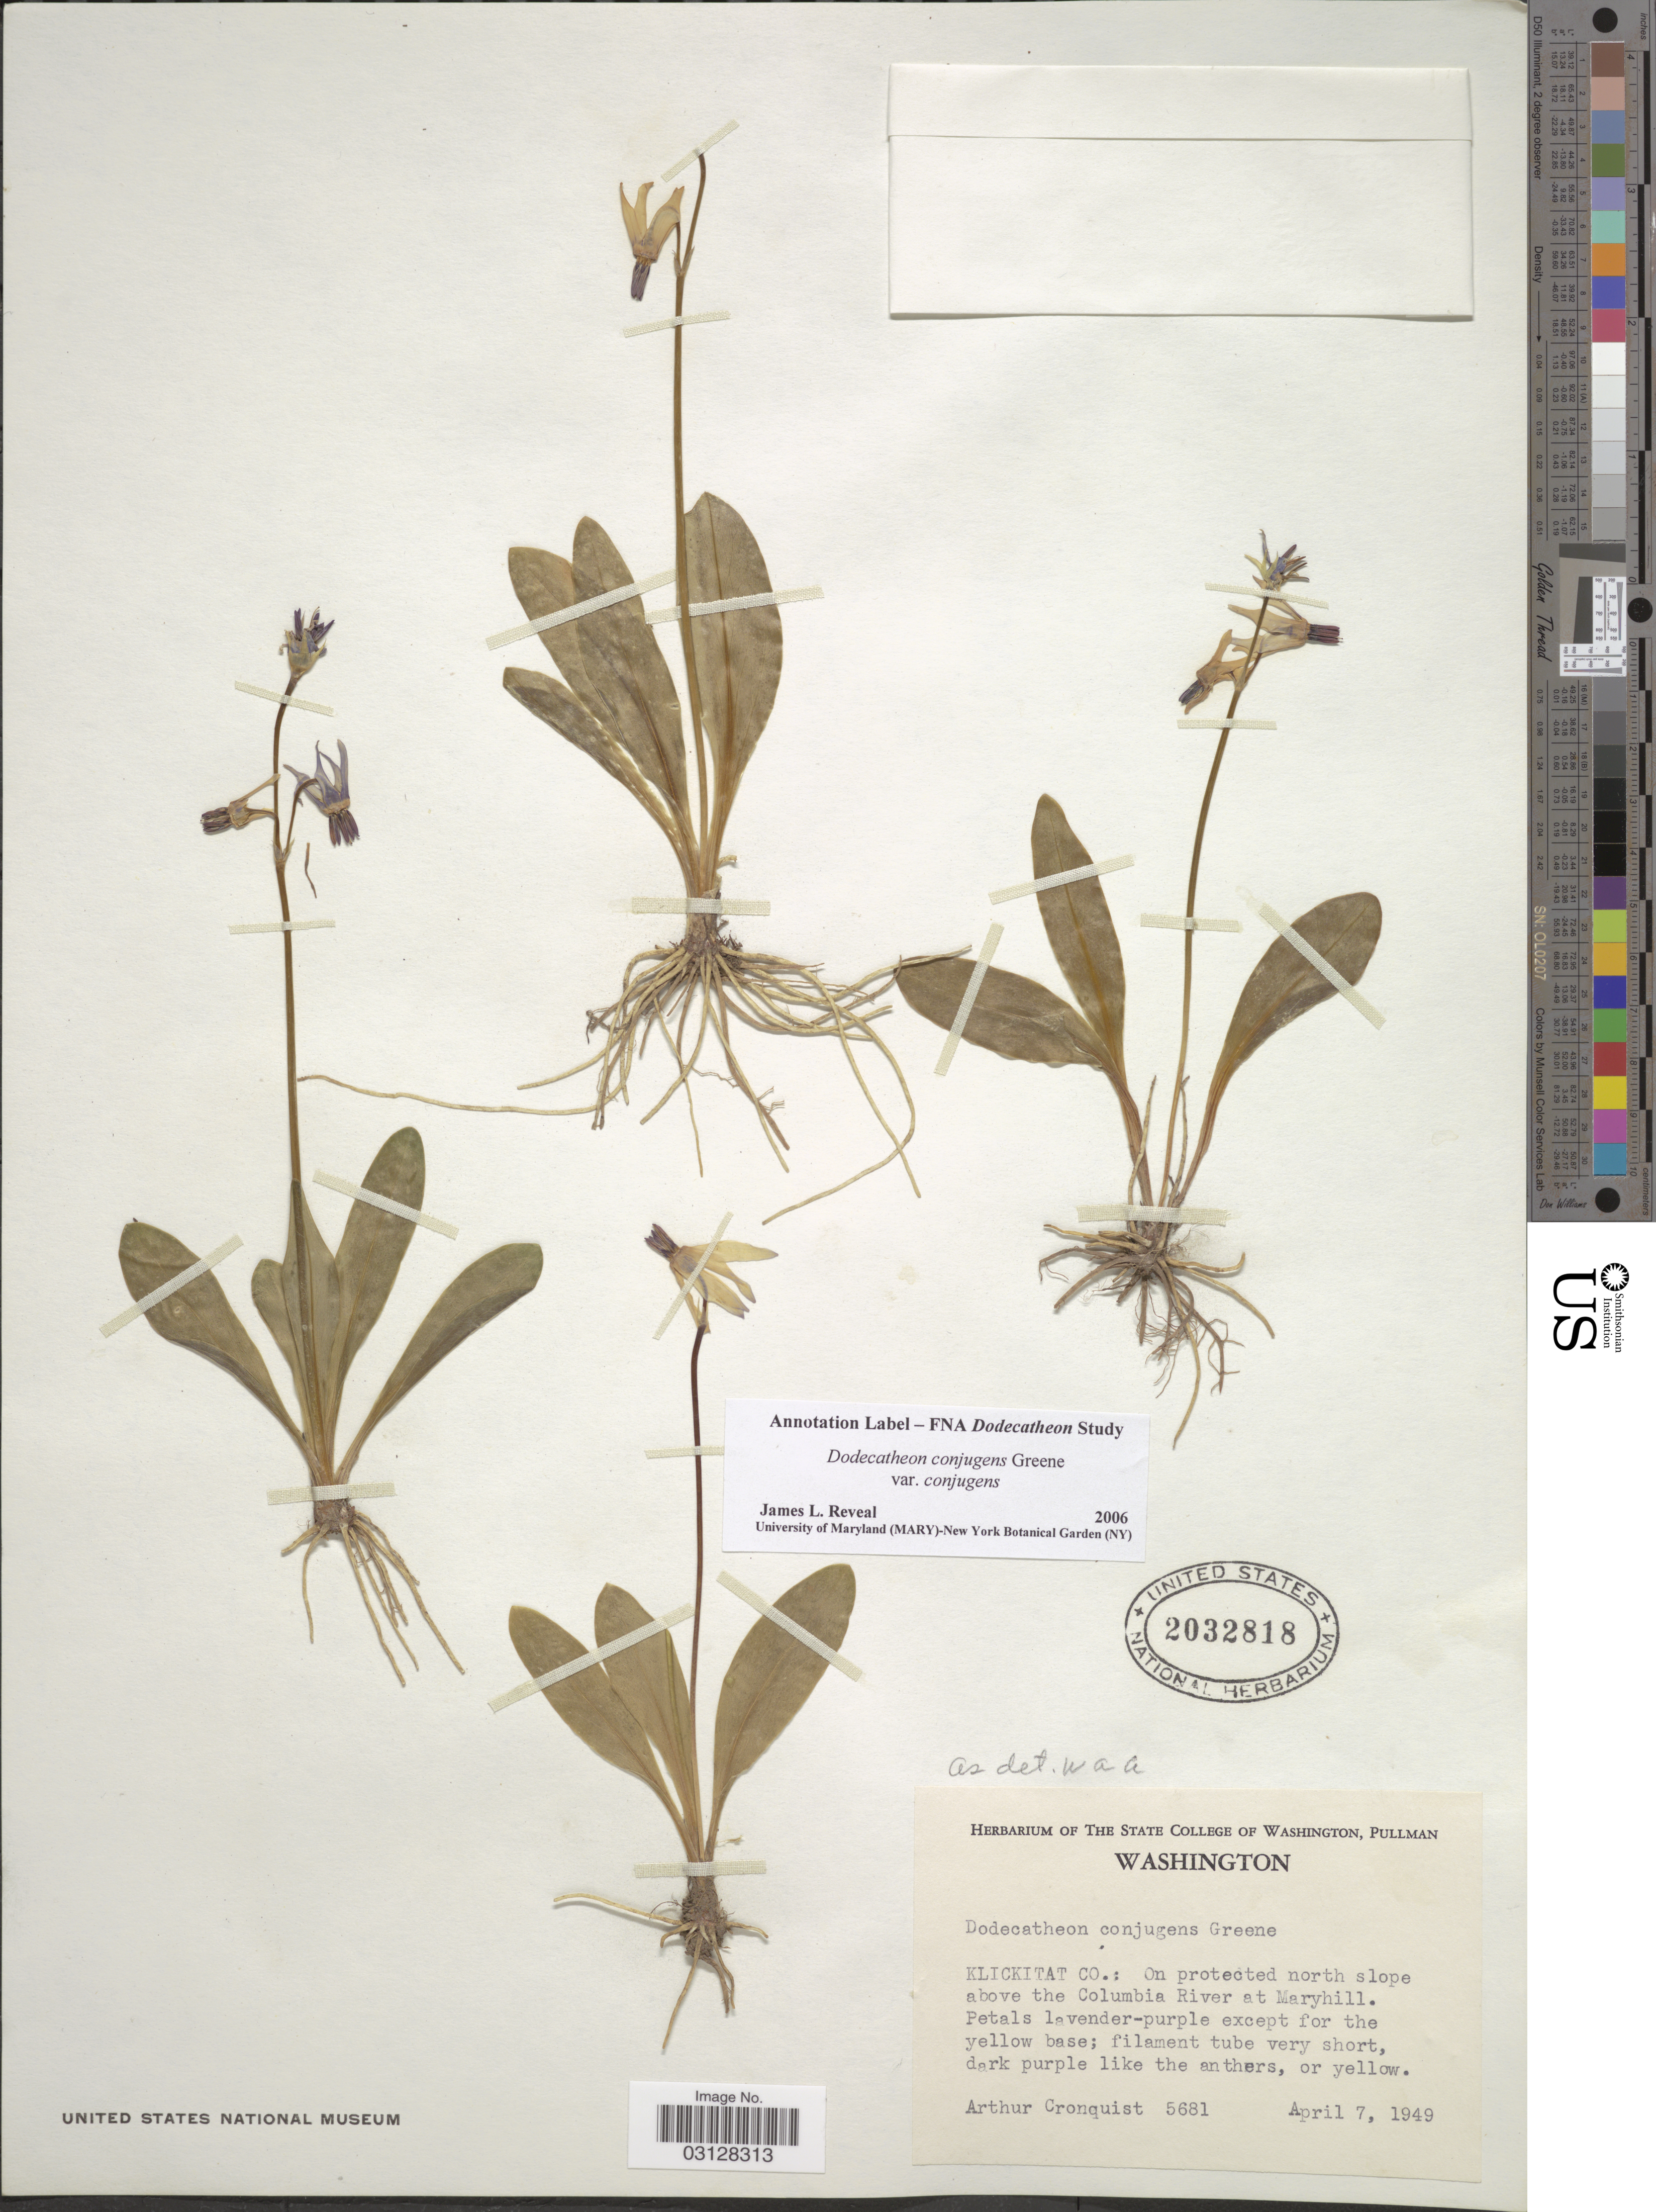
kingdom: Plantae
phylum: Tracheophyta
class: Magnoliopsida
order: Ericales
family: Primulaceae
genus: Dodecatheon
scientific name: Dodecatheon conjugens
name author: Greene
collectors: A. J. Cronquist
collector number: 5681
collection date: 1949-04-07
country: United States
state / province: Washington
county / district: Klickitat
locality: Klickitat Co.: On protected north slope above the Columbia River at Maryhill.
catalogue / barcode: US 2032818